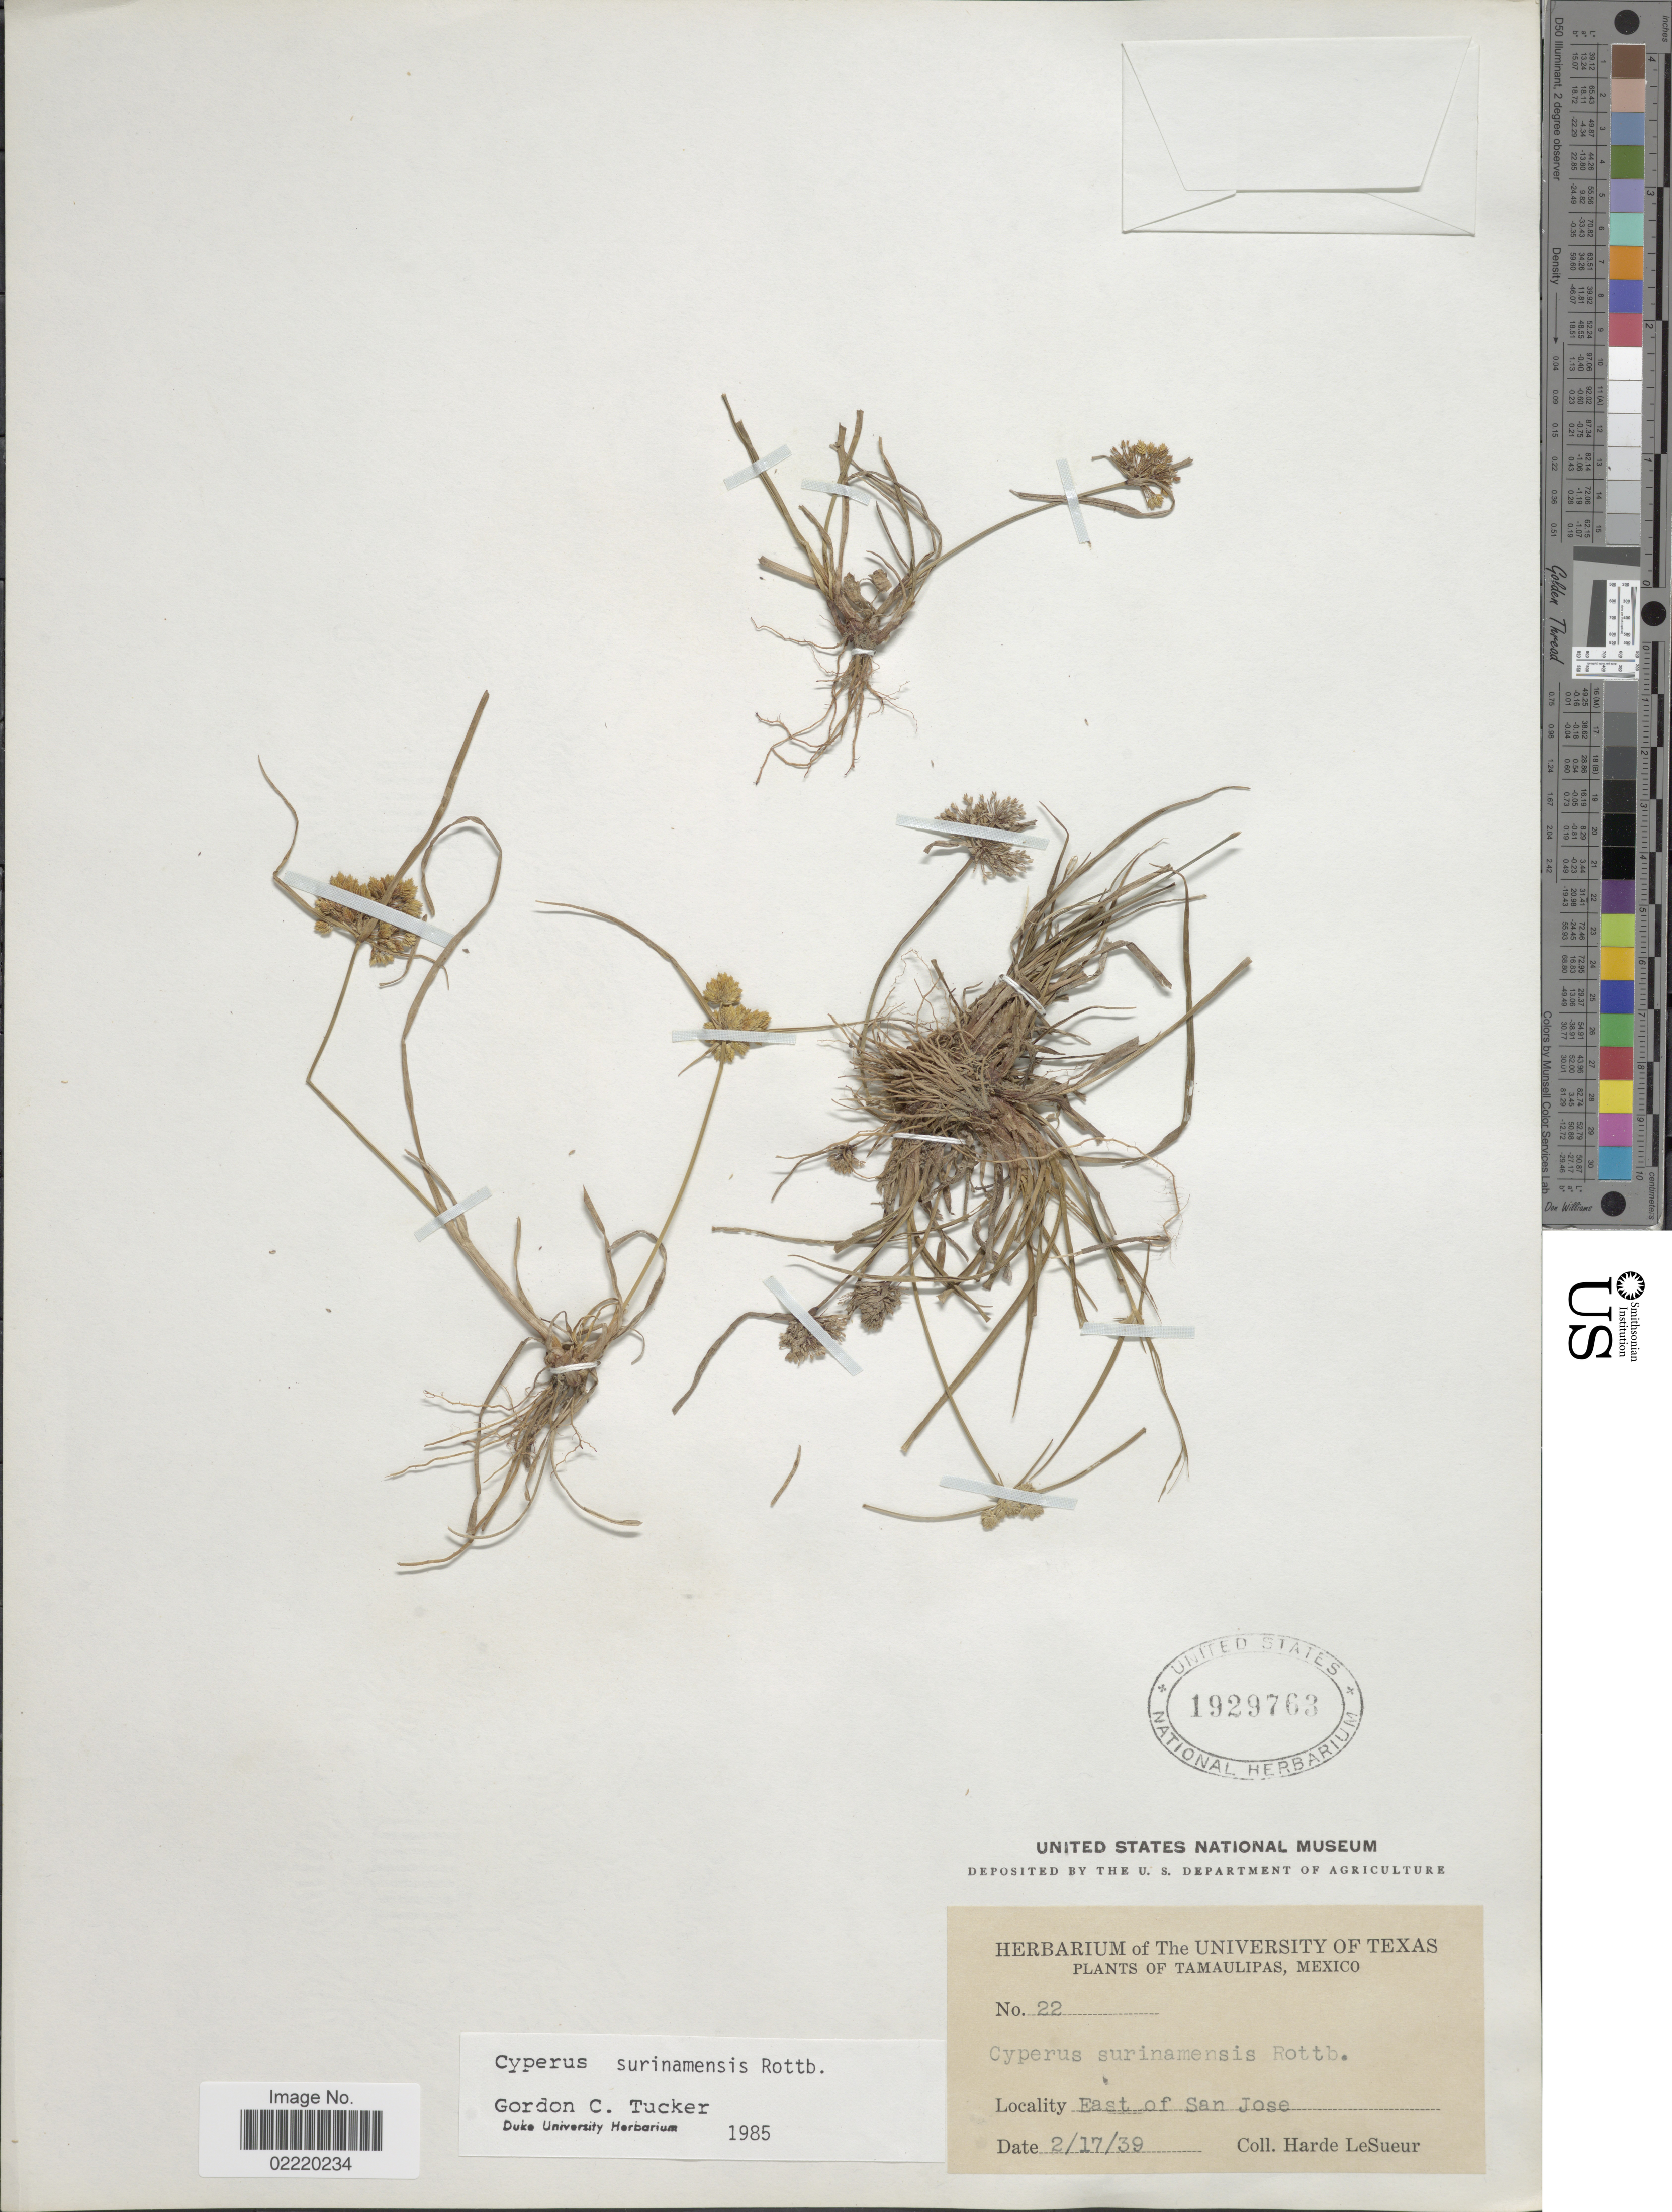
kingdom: Plantae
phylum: Tracheophyta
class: Liliopsida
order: Poales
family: Cyperaceae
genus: Cyperus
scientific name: Cyperus surinamensis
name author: Rottb.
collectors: H. LeSueur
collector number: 22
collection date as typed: Transcribed d/m/y: 17/2/39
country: Mexico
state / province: Tamaulipas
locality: East of San Jose.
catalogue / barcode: US 1929763